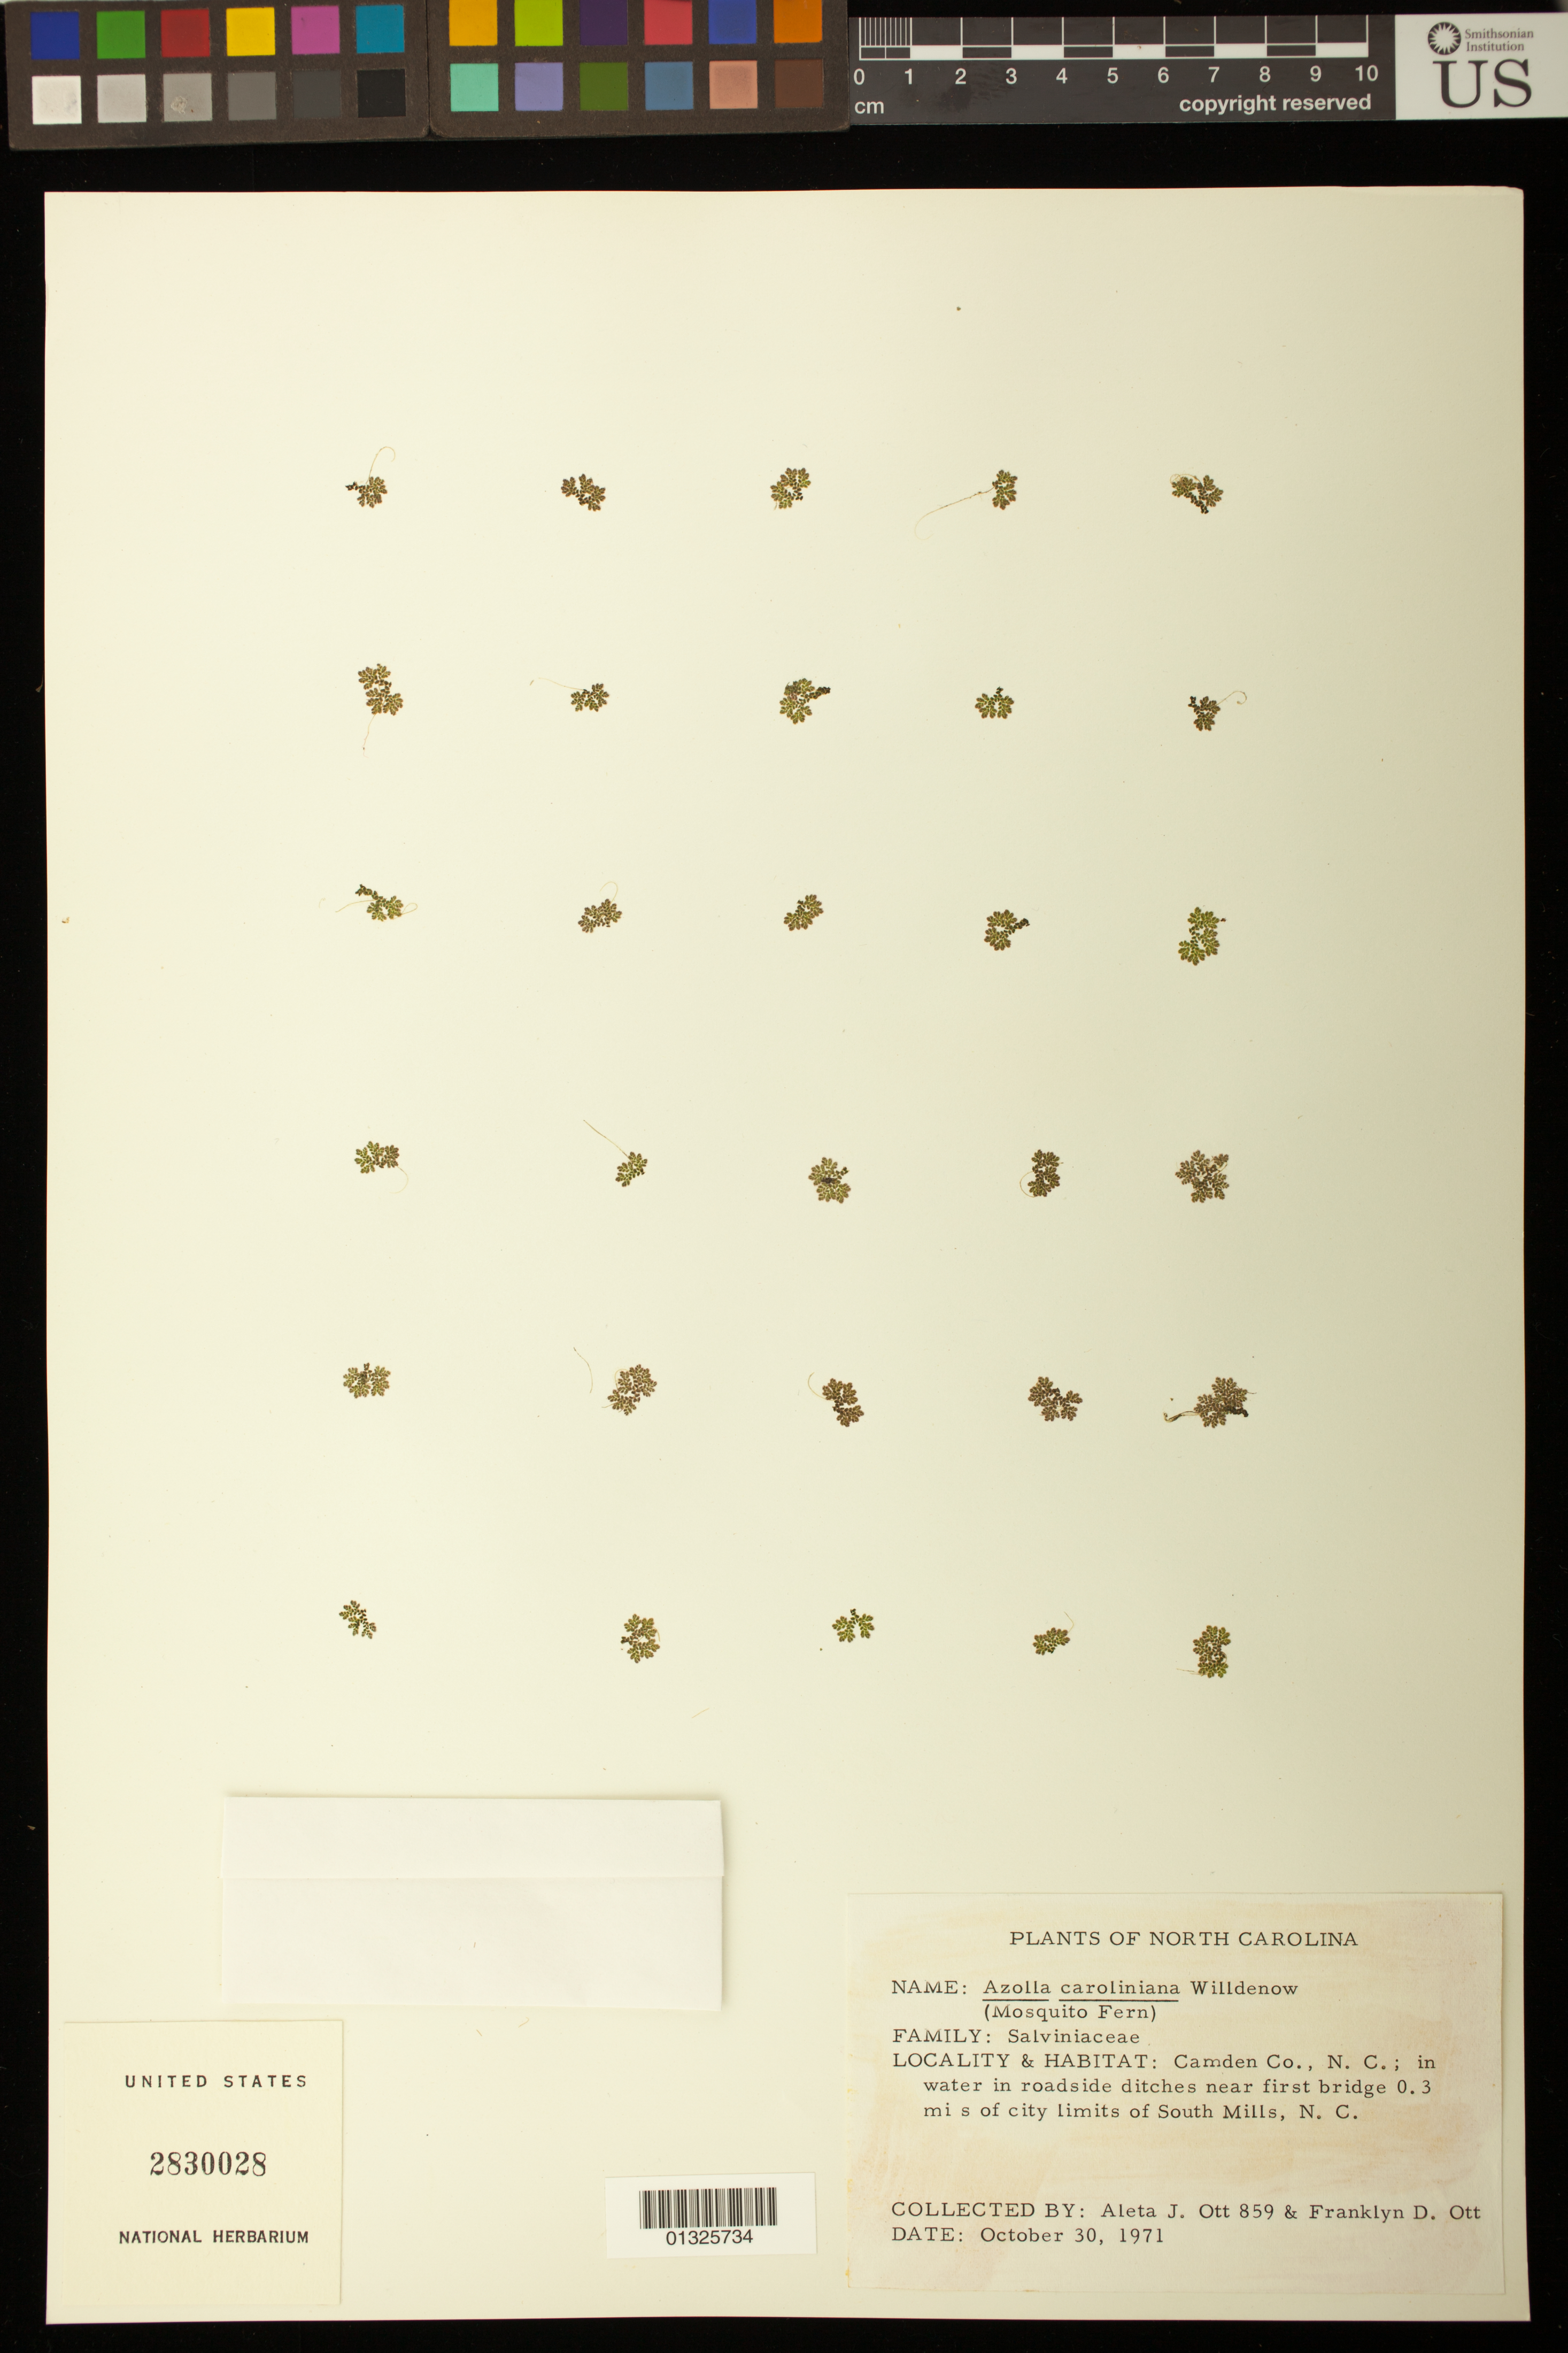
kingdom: Plantae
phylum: Tracheophyta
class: Polypodiopsida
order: Salviniales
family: Salviniaceae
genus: Azolla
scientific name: Azolla caroliniana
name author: Willd.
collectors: A. Ott & F. Ott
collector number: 859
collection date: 1971-10-30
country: United States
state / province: North Carolina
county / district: Camden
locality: Near first bridge 0.3 mi S of city limits of South Mills, N. C.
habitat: in water in roadside ditches.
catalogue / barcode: US 2830028